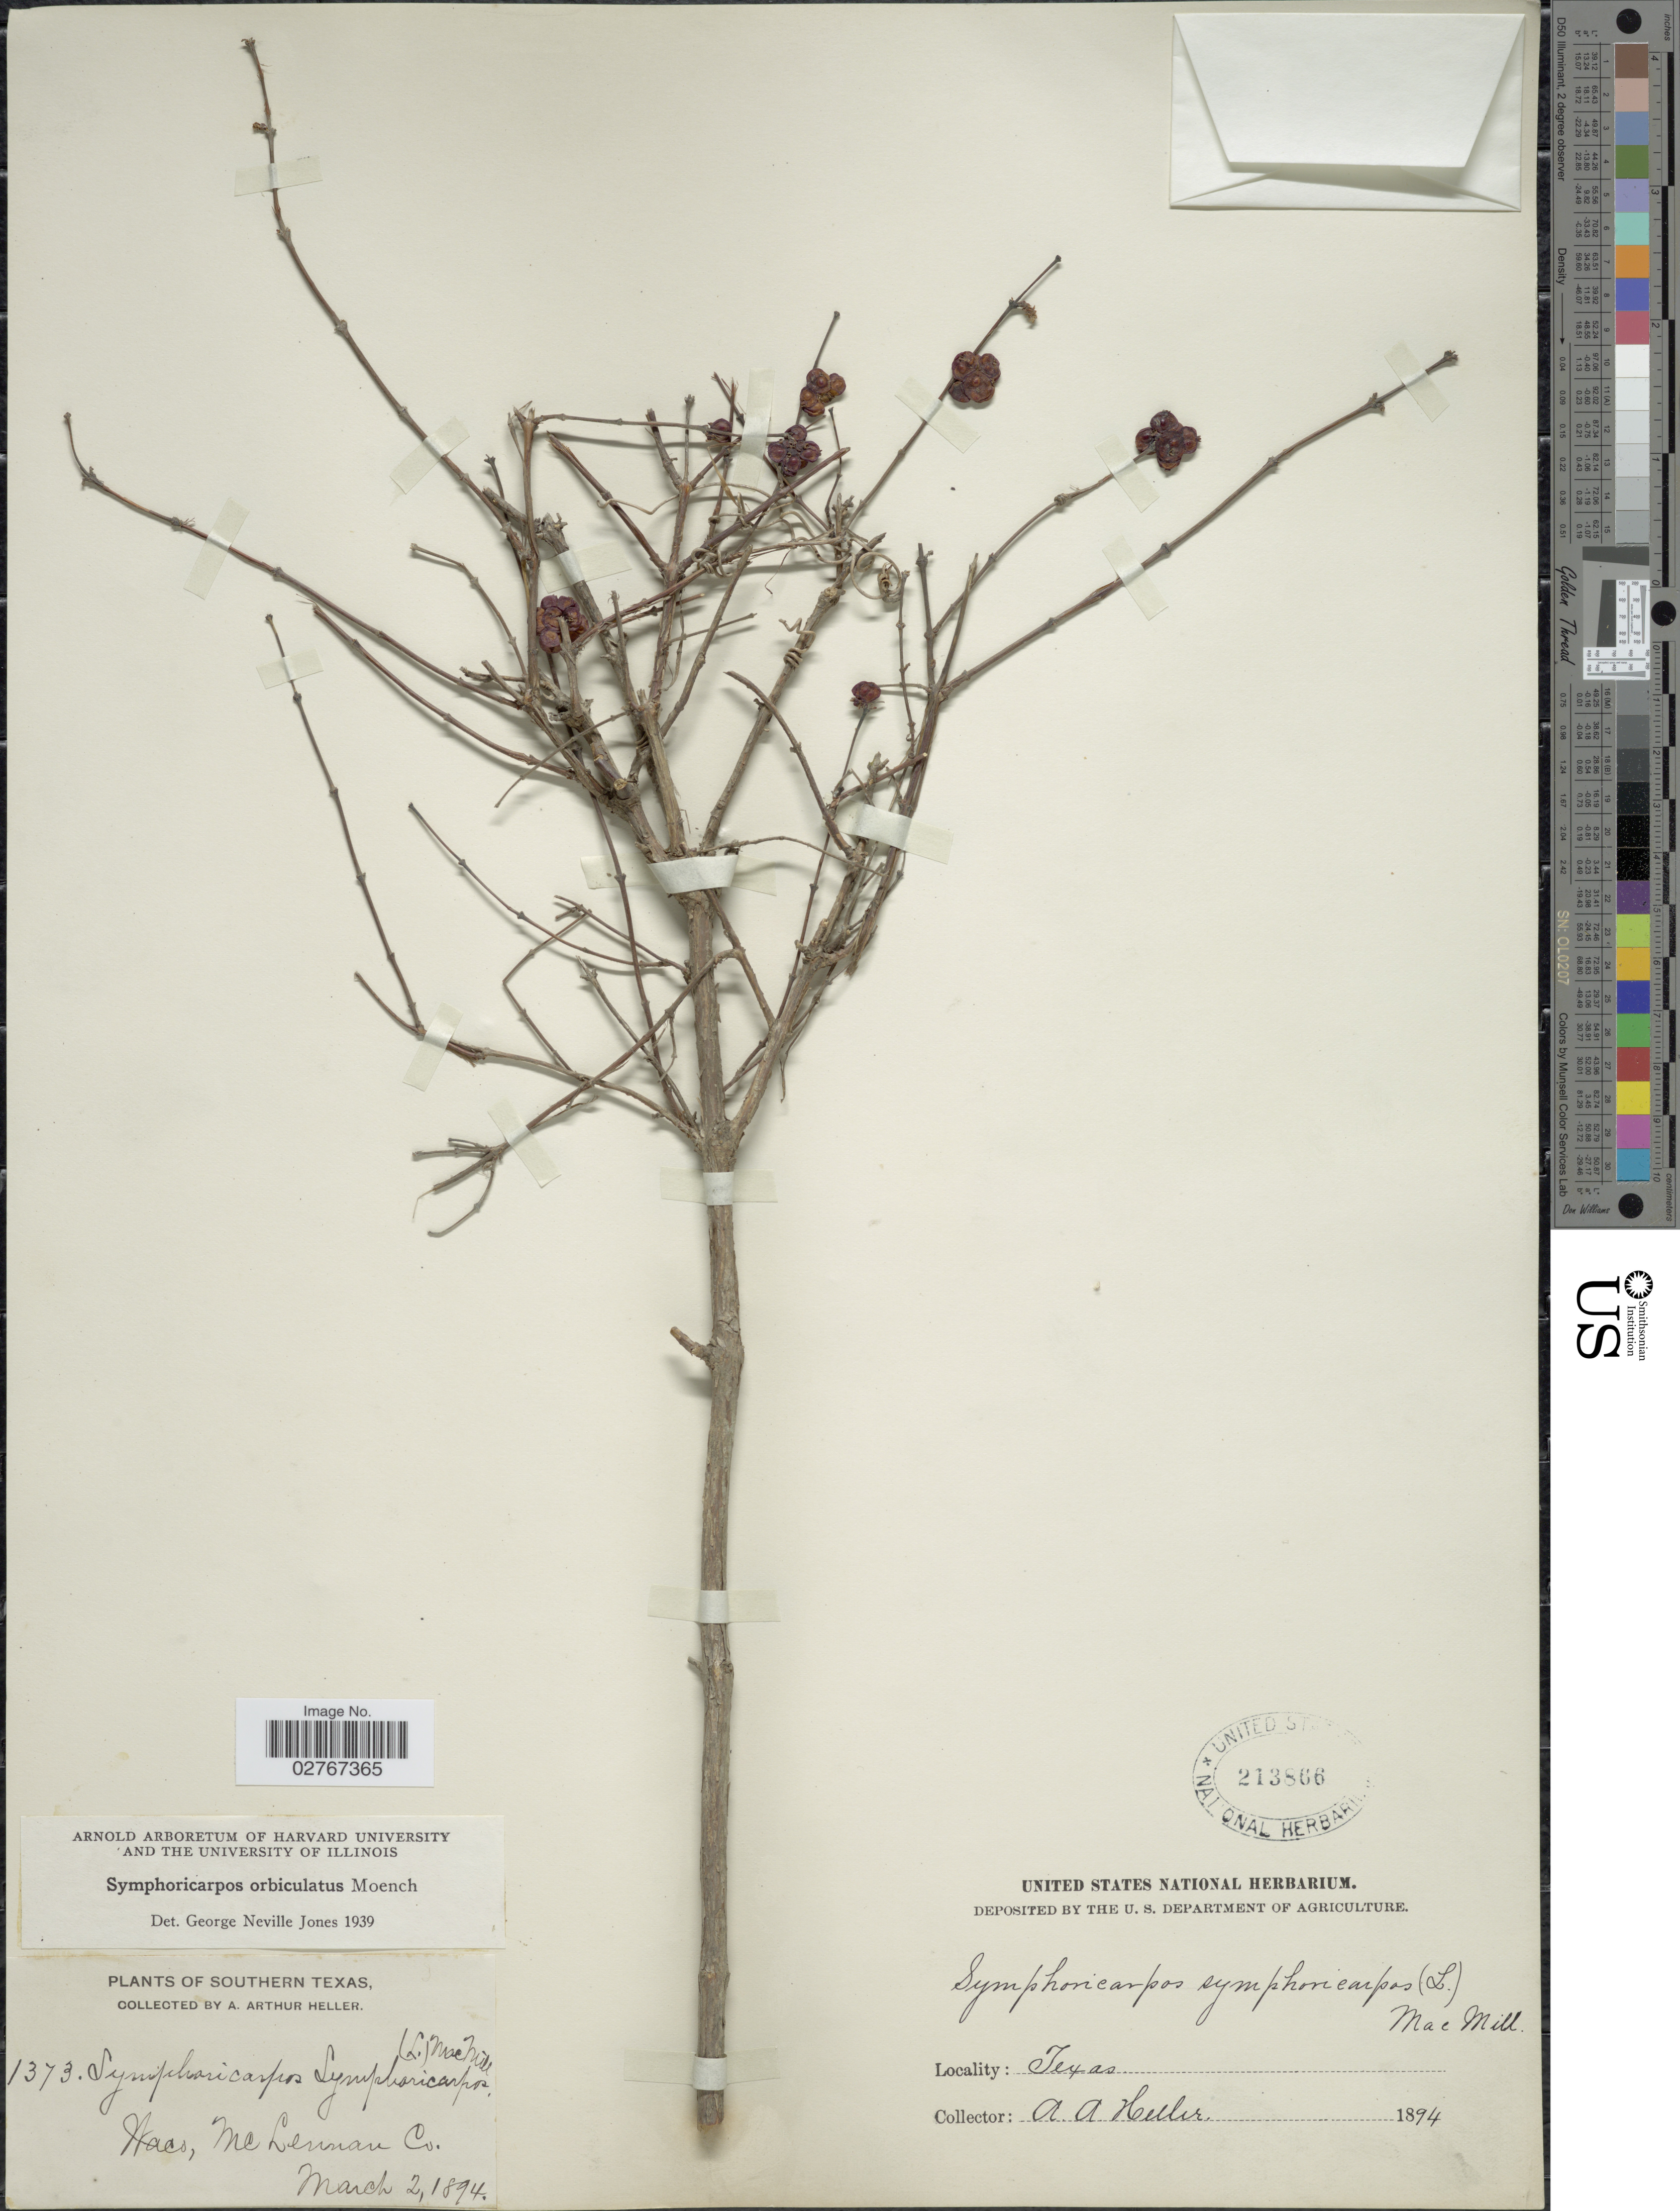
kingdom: Plantae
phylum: Tracheophyta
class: Magnoliopsida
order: Dipsacales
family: Caprifoliaceae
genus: Symphoricarpos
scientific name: Symphoricarpos orbiculatus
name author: Moench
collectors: A. A. Heller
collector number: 1373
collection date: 1894-03-02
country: United States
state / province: Texas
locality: Southern Texas. Waco, Mc Lennan Co.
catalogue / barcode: US 213866